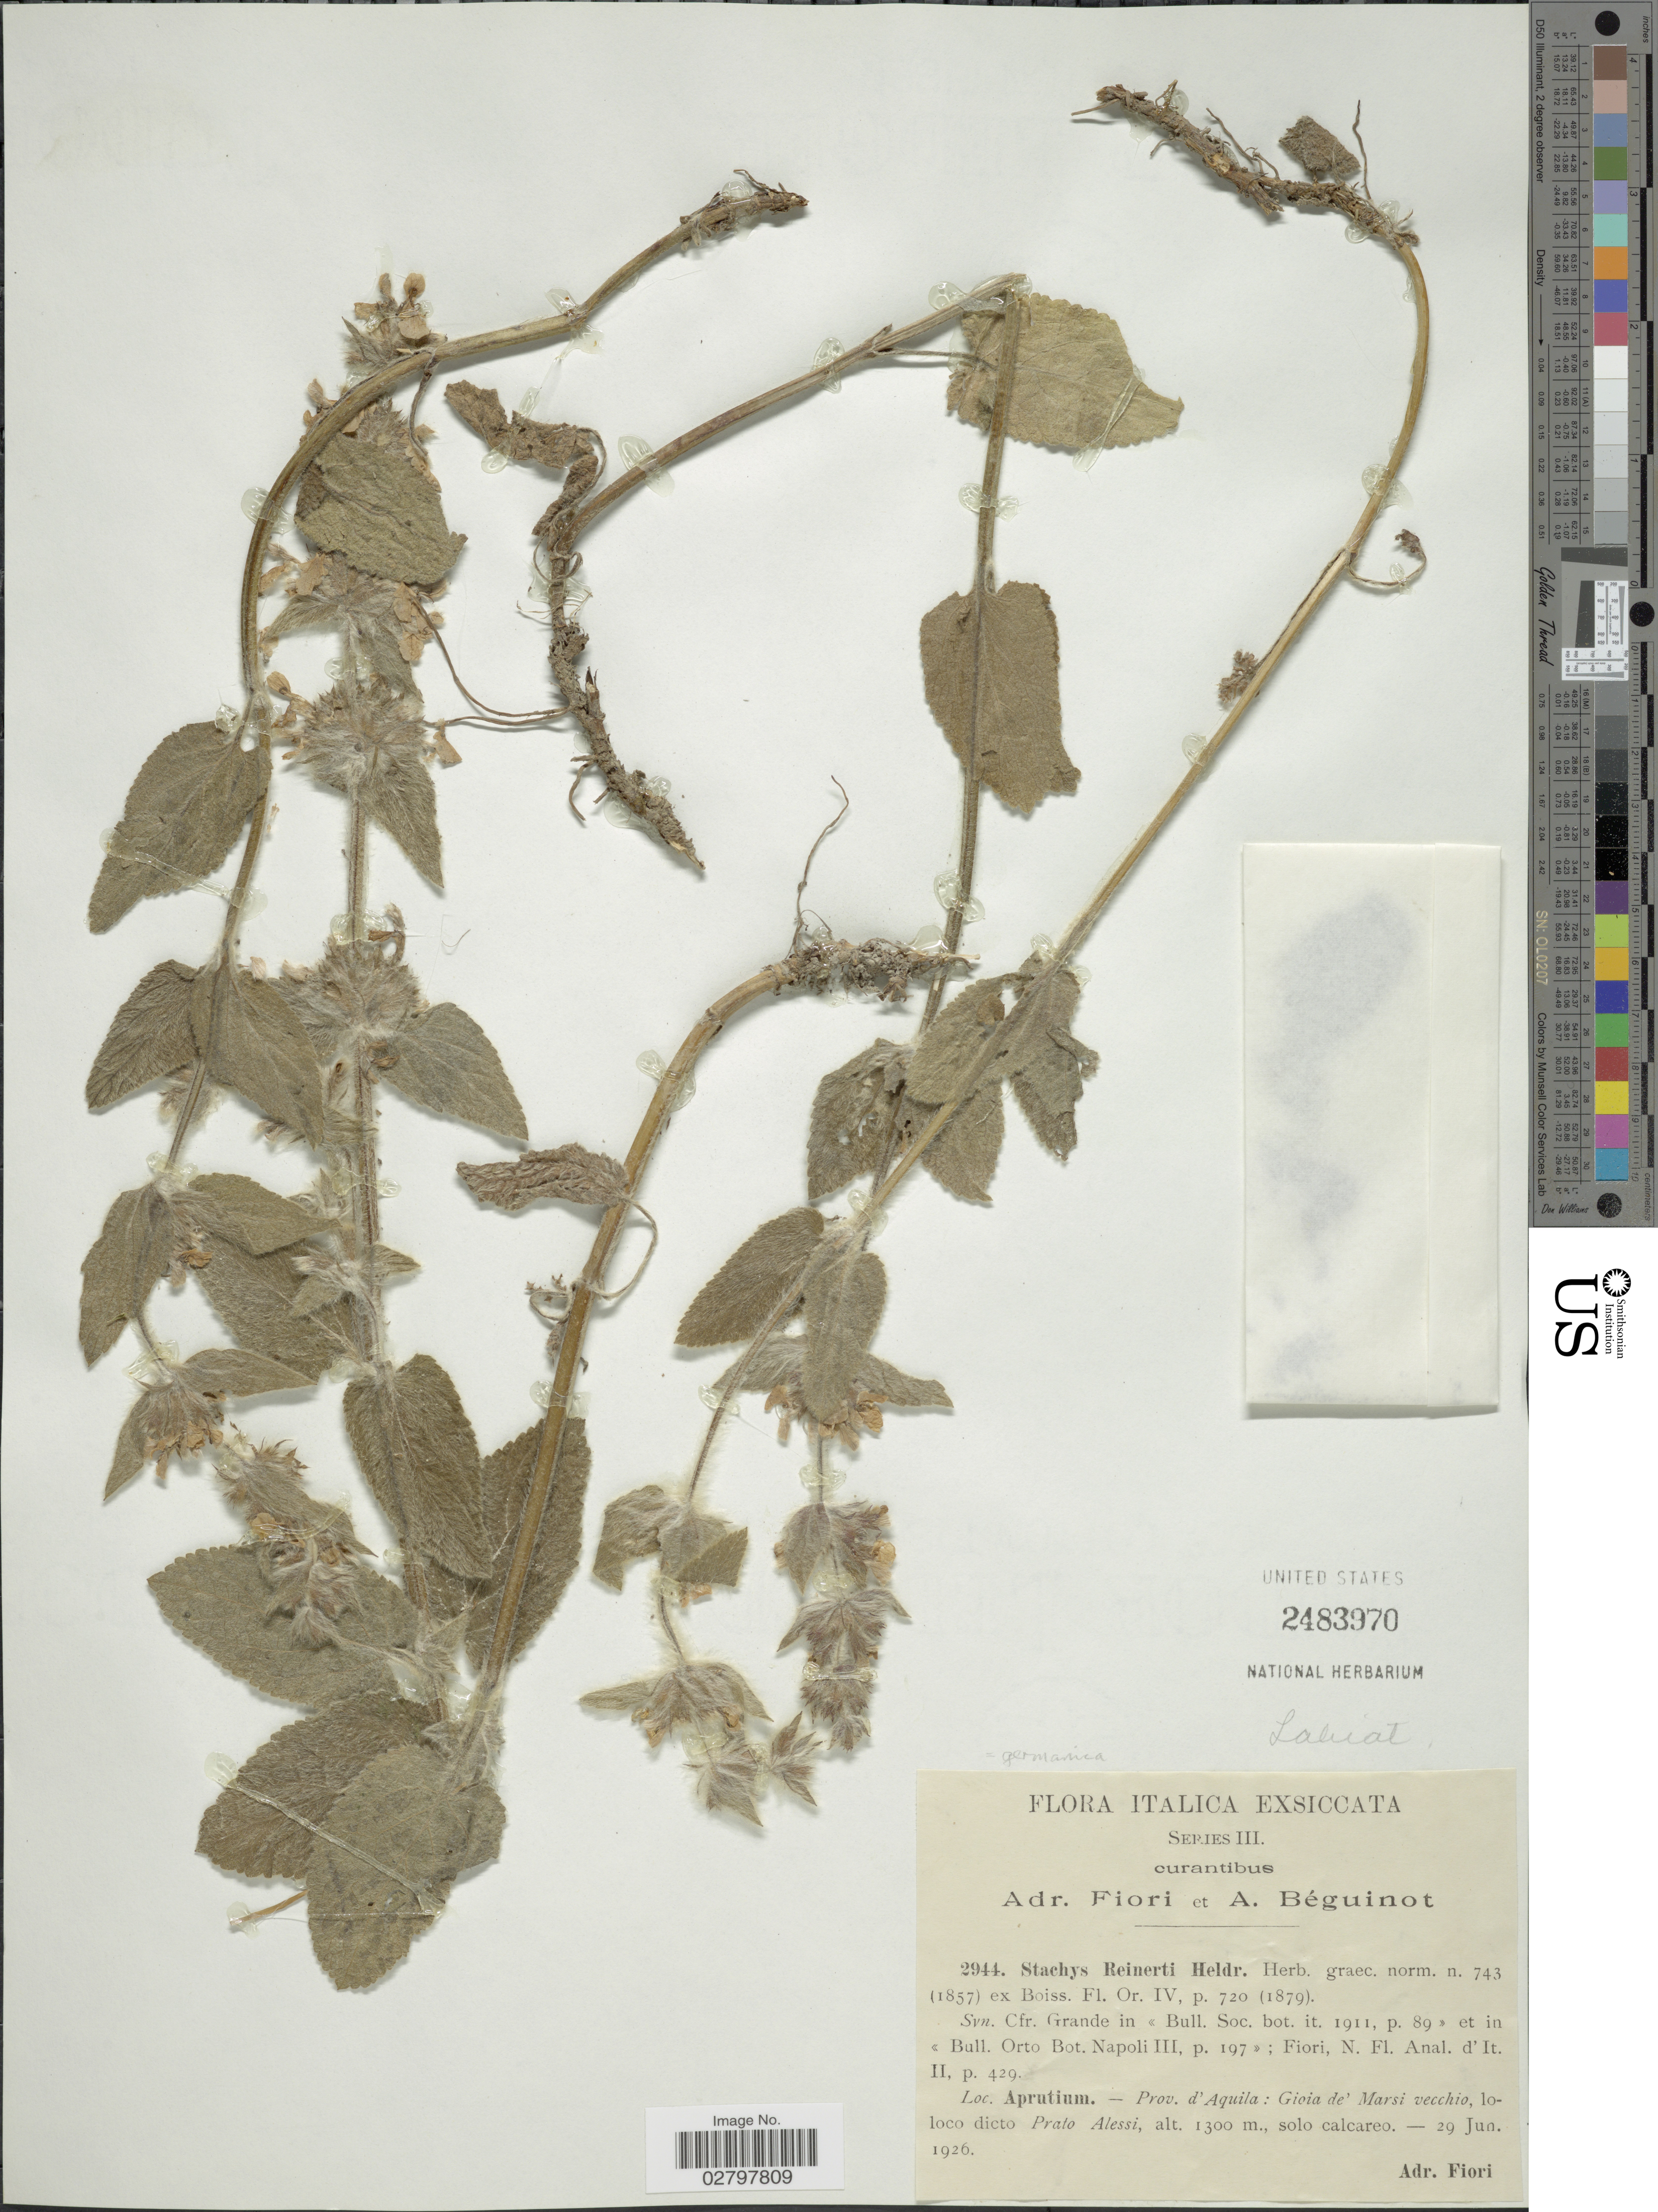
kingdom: Plantae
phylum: Tracheophyta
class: Magnoliopsida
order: Lamiales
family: Lamiaceae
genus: Stachys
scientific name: Stachys germanica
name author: L.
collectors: A. Fiori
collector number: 2944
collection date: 1926-06-29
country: Italy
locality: Aprutium, Prov. d'Aquila: Gioia de' Marsi vecchio, loloco dicto Prato Alessi.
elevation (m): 1300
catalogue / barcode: US 2483970